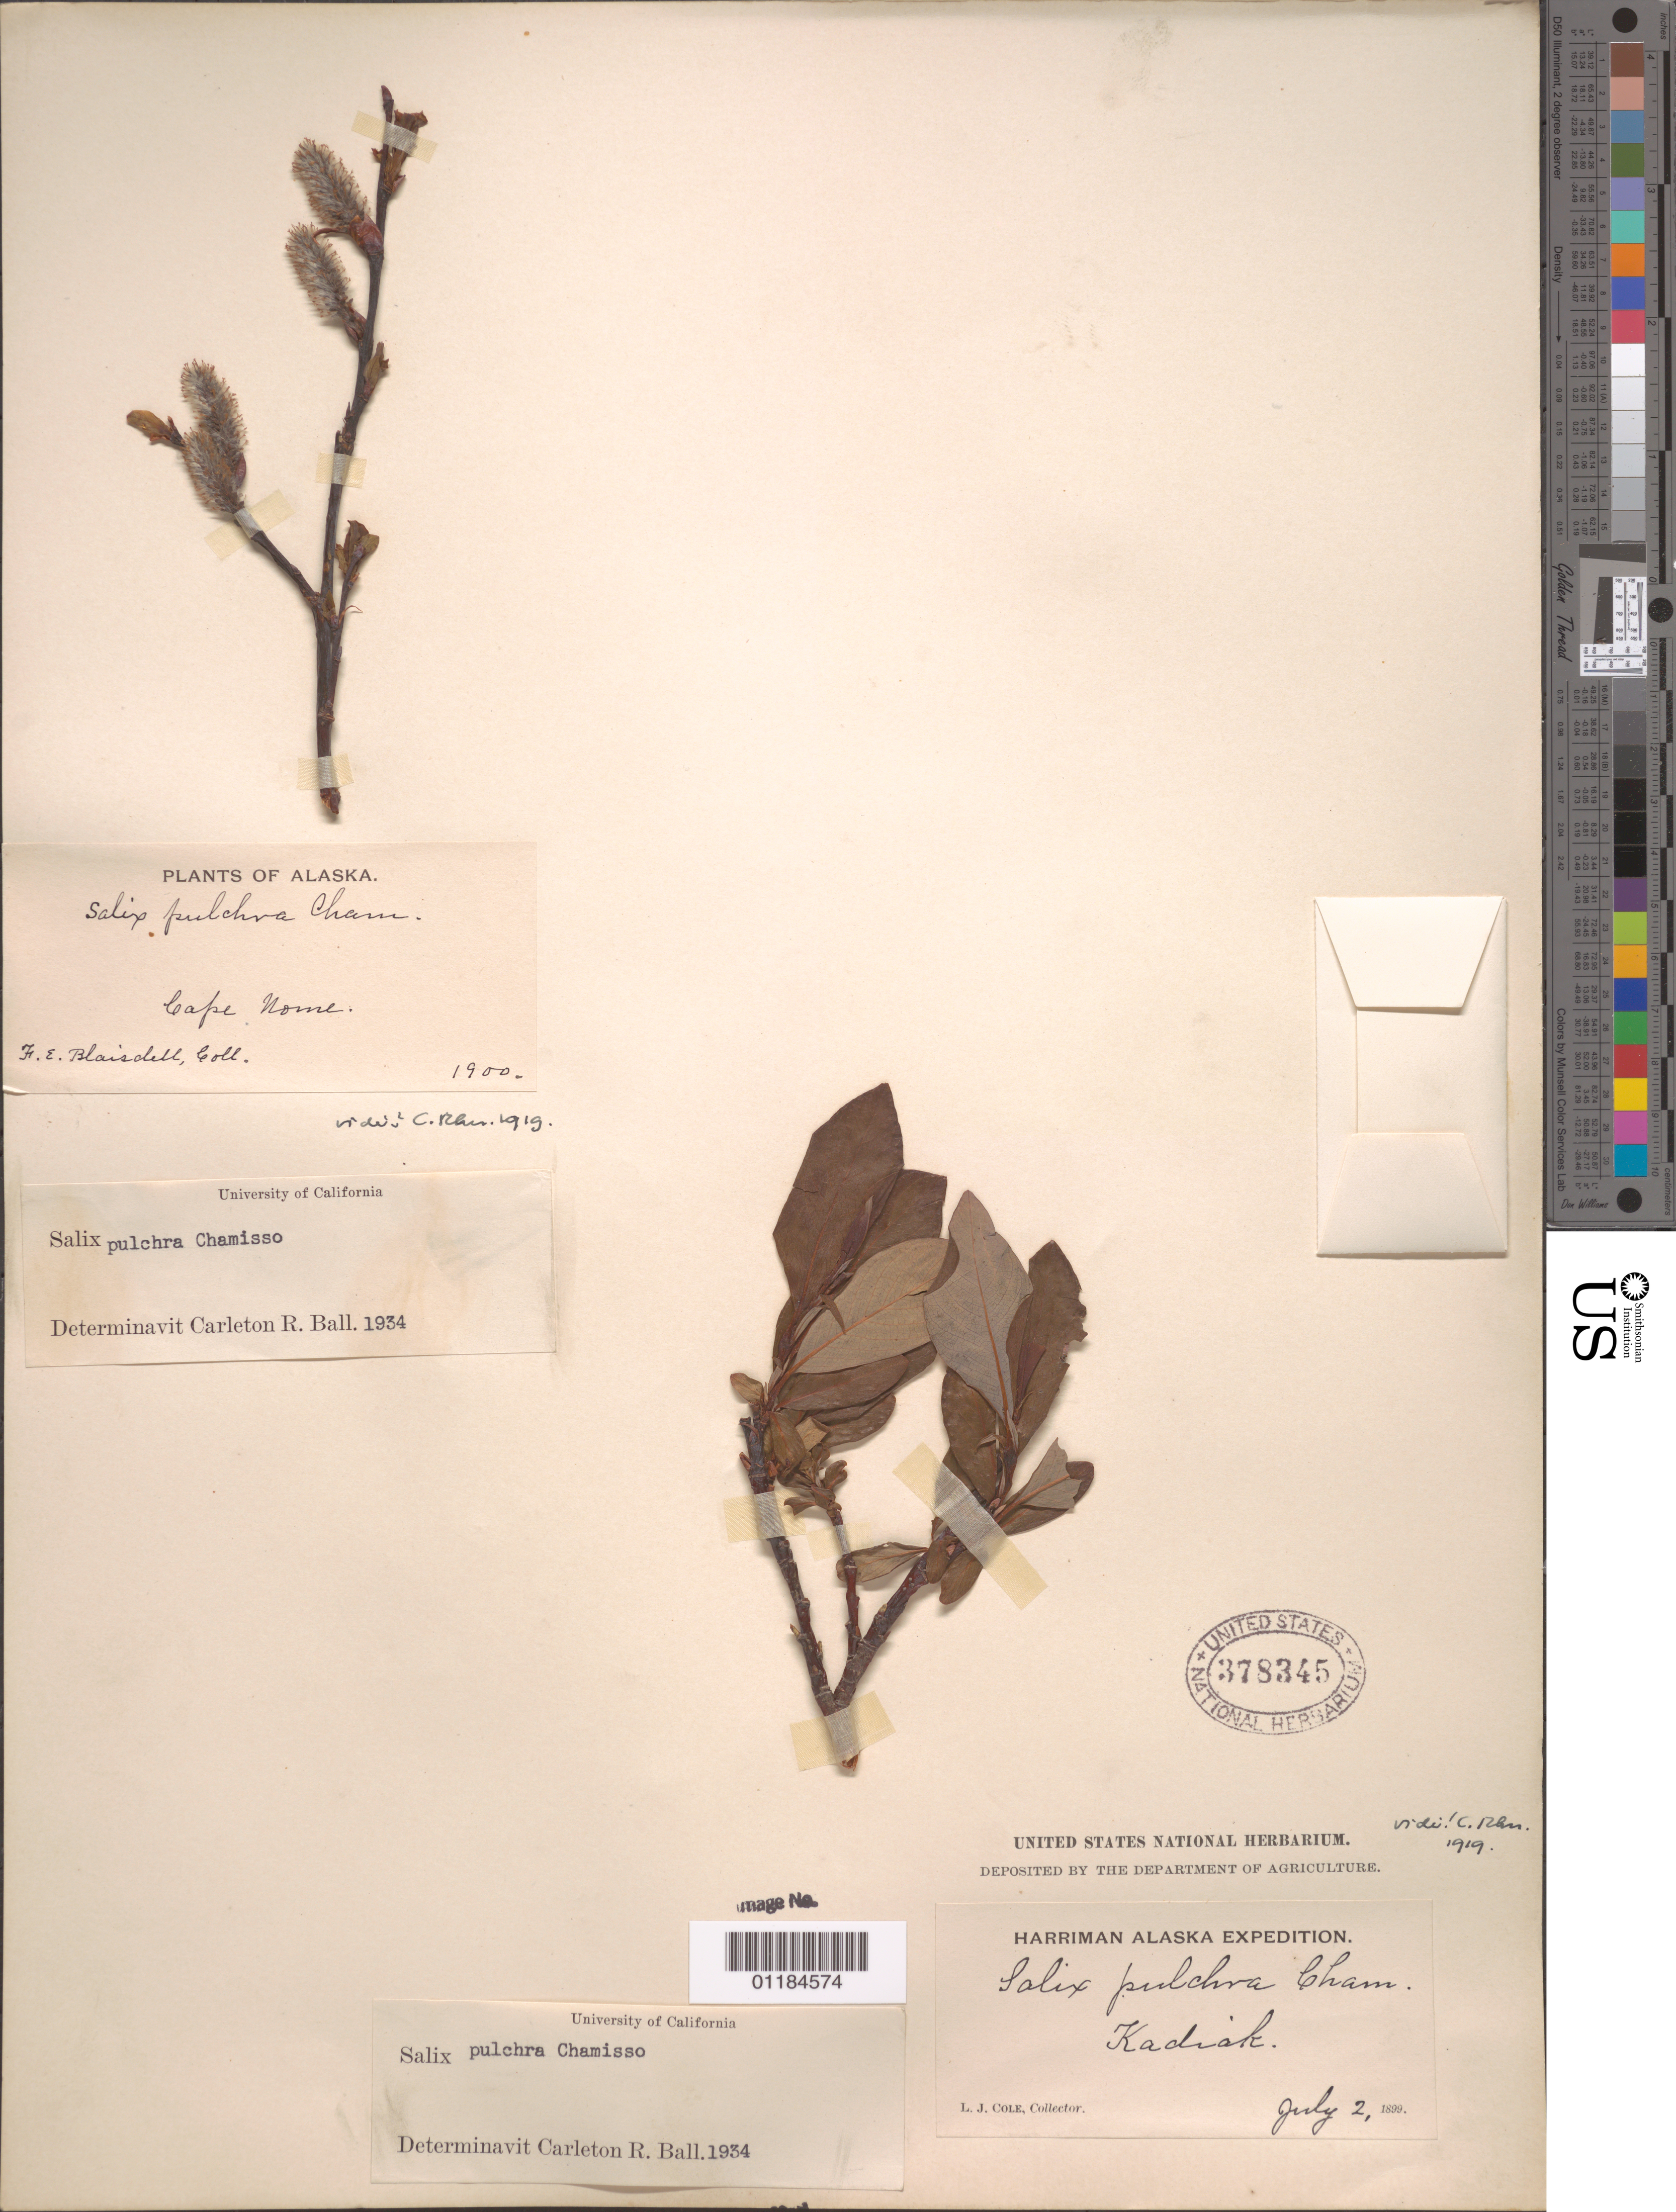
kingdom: Plantae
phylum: Tracheophyta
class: Magnoliopsida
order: Malpighiales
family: Salicaceae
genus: Salix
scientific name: Salix pulchra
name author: Cham.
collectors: L. Cole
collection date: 1899-07-02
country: United States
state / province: Alaska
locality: Kadiak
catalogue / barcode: US 378345